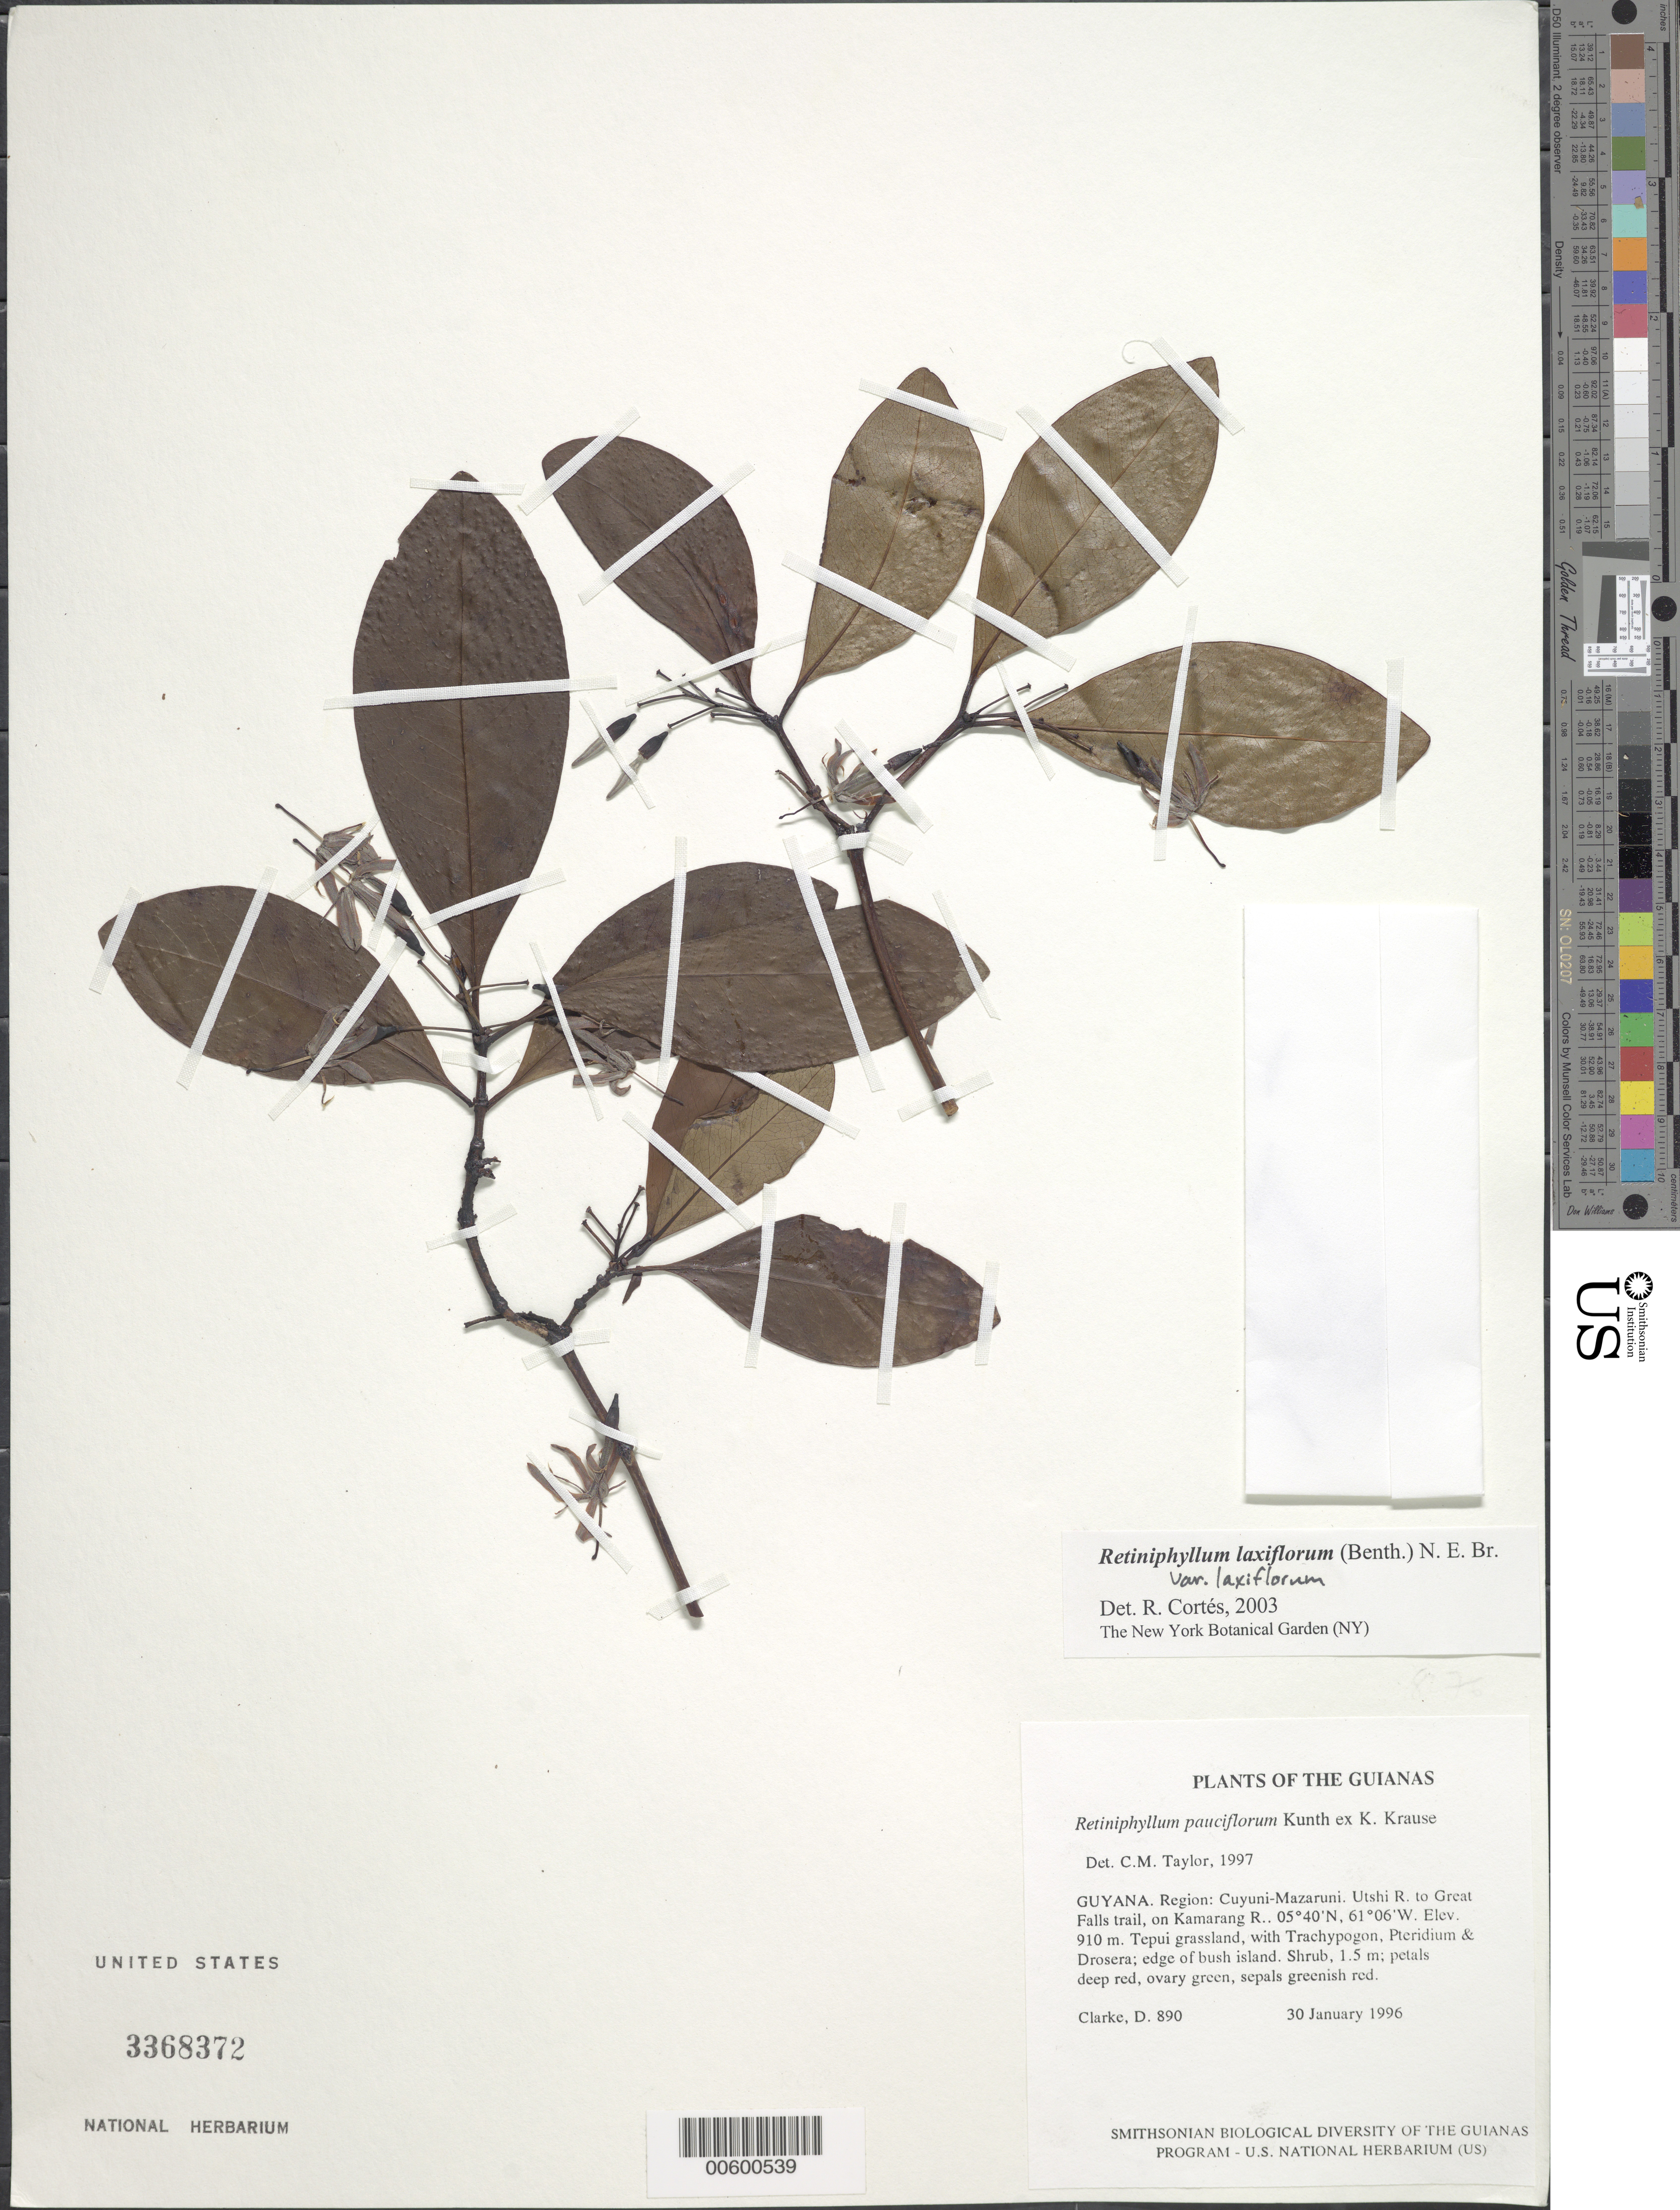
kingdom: Plantae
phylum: Tracheophyta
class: Magnoliopsida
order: Gentianales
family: Rubiaceae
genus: Retiniphyllum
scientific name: Retiniphyllum laxiflorum var. laxiflorum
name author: (Benth.) N.E. Br.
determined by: Cortés, R., (NY)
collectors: H. D. Clarke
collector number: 890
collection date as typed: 30 January 1996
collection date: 1996-01-30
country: Guyana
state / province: Cuyuni-Mazaruni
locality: Utshi R. to Great Falls trail, on Kamarang R.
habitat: Tepui grassland, with Trachypogon, Pteridium & Drosera; edge of bush island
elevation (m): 910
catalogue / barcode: US 3368372